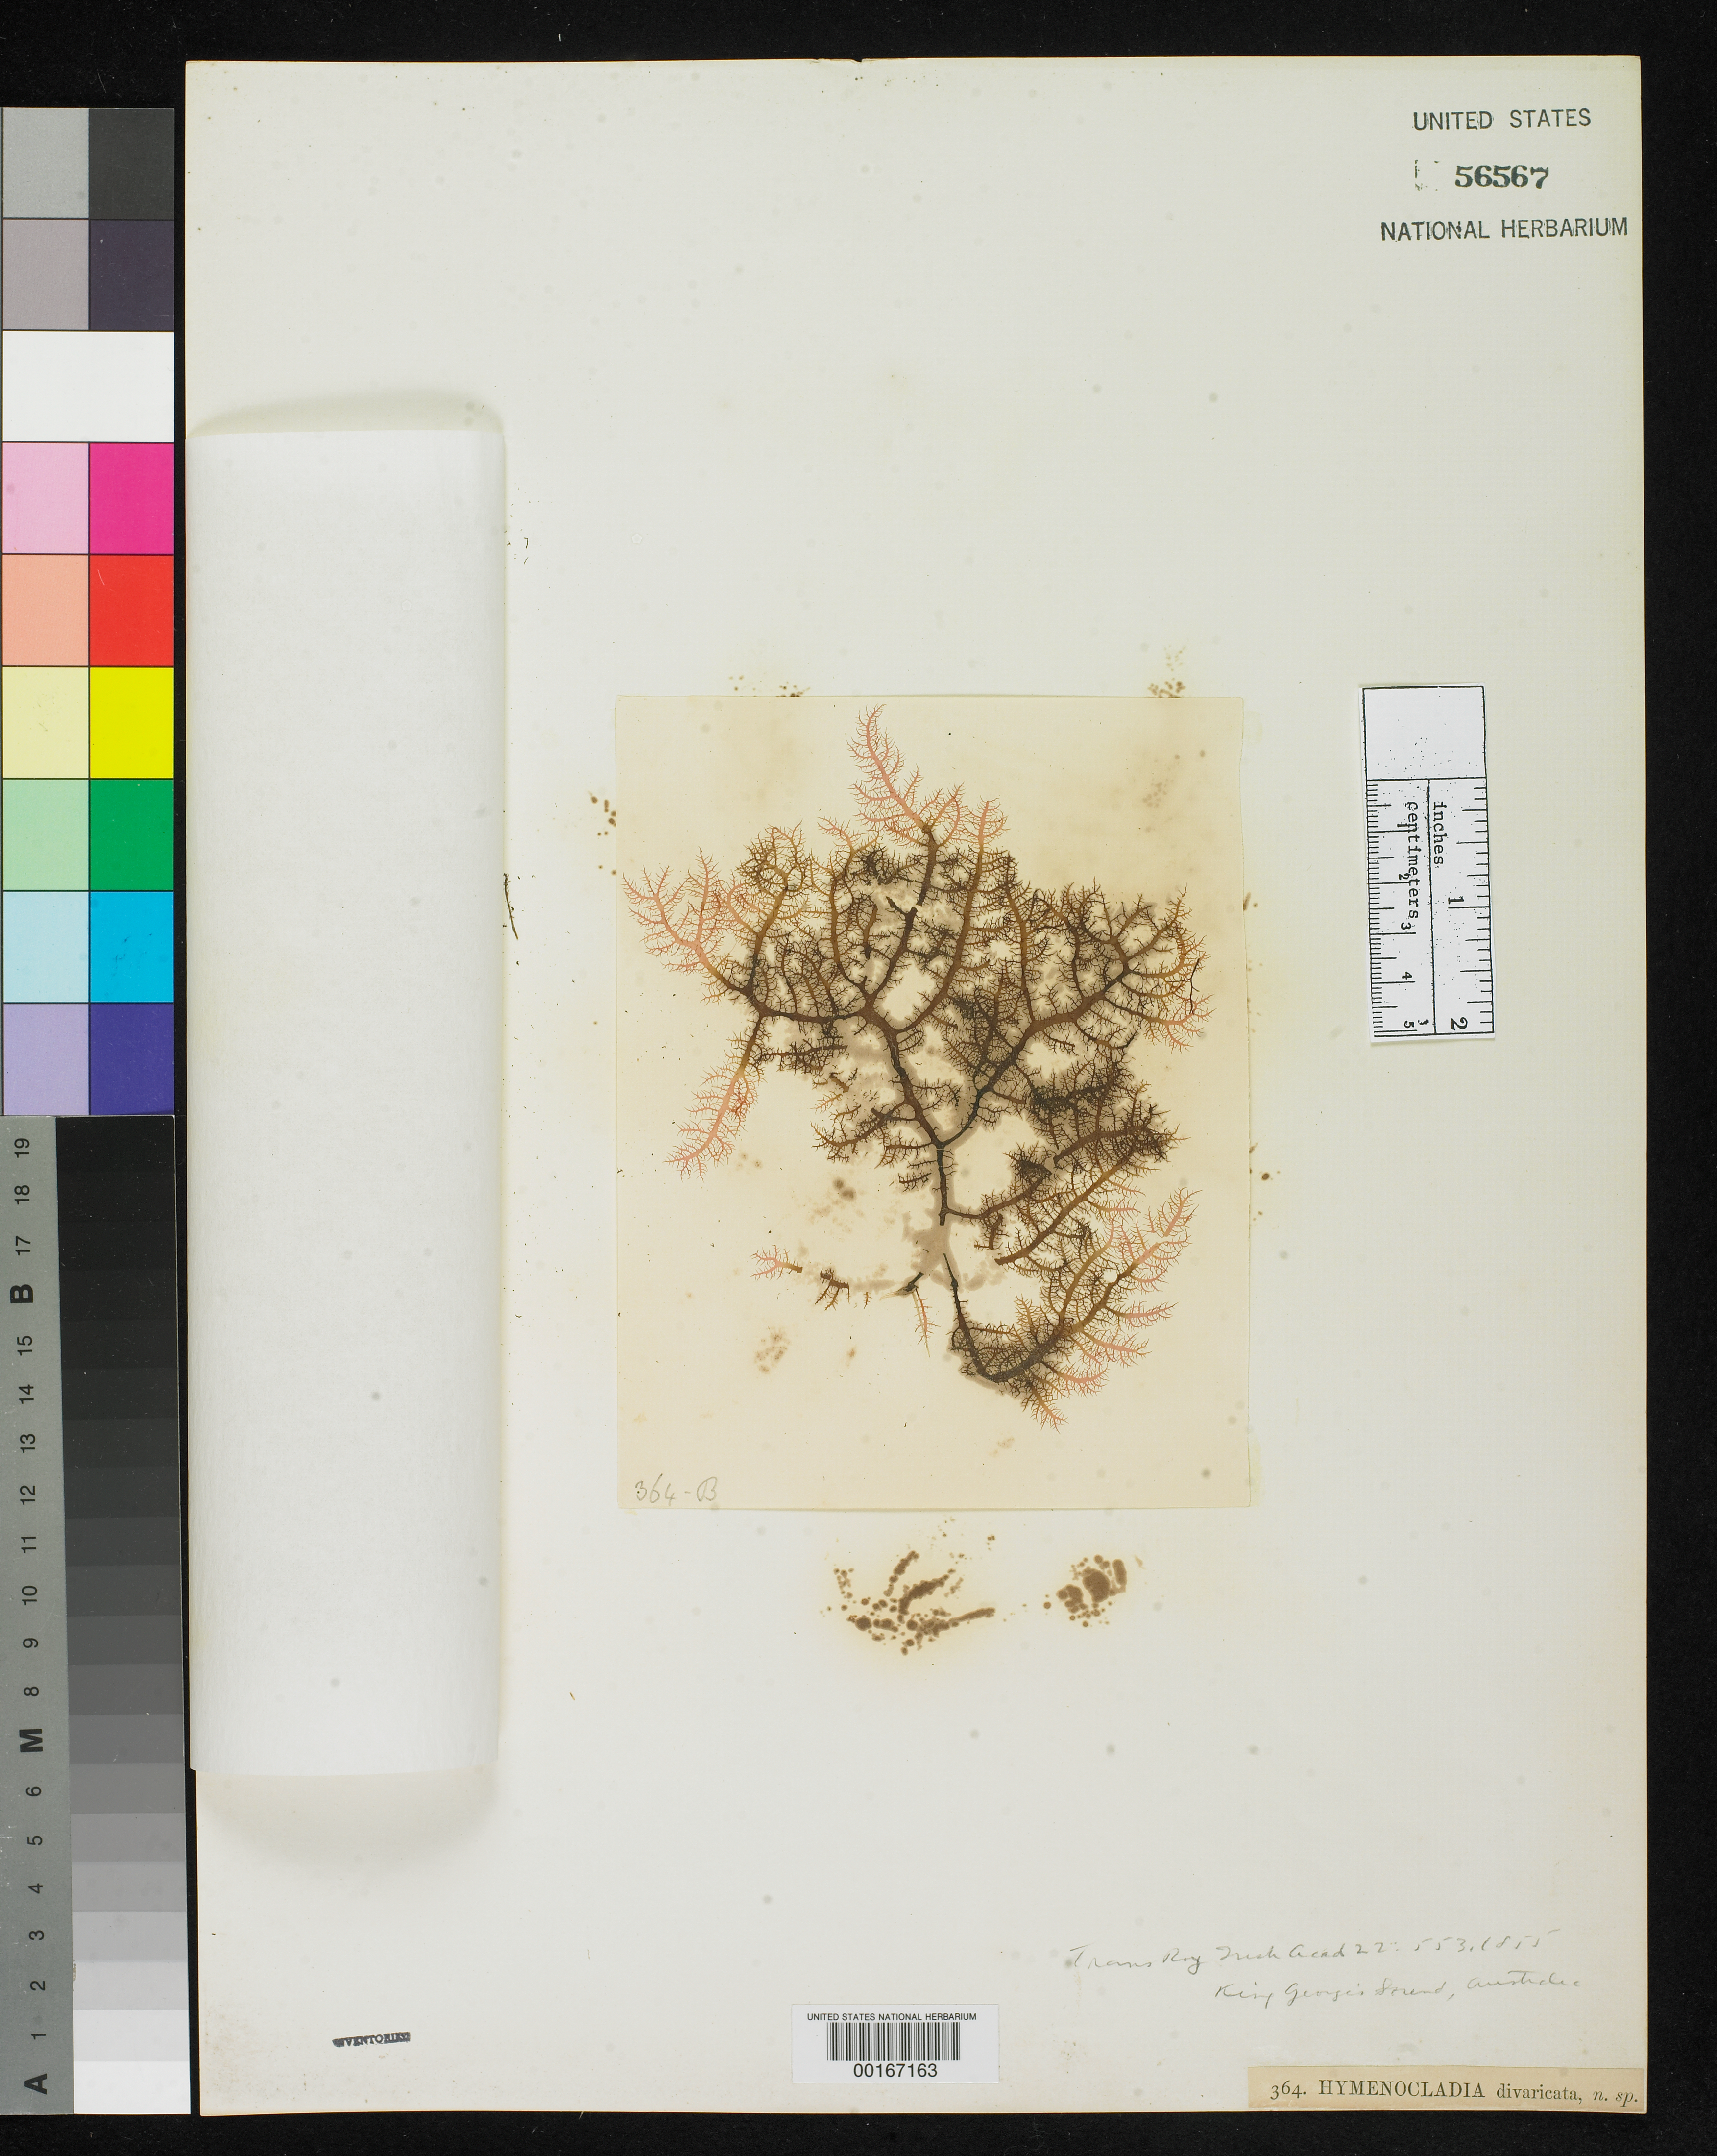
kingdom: Plantae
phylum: Rhodophyta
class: Florideophyceae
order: Rhodymeniales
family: Hymenocladiaceae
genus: Hymenocladia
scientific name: Hymenocladia divaricata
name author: Harv.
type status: Isotype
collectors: W. Harvey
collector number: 364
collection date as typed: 1854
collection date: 1854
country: Australia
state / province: Western Australia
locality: King George Sound.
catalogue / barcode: US 56567